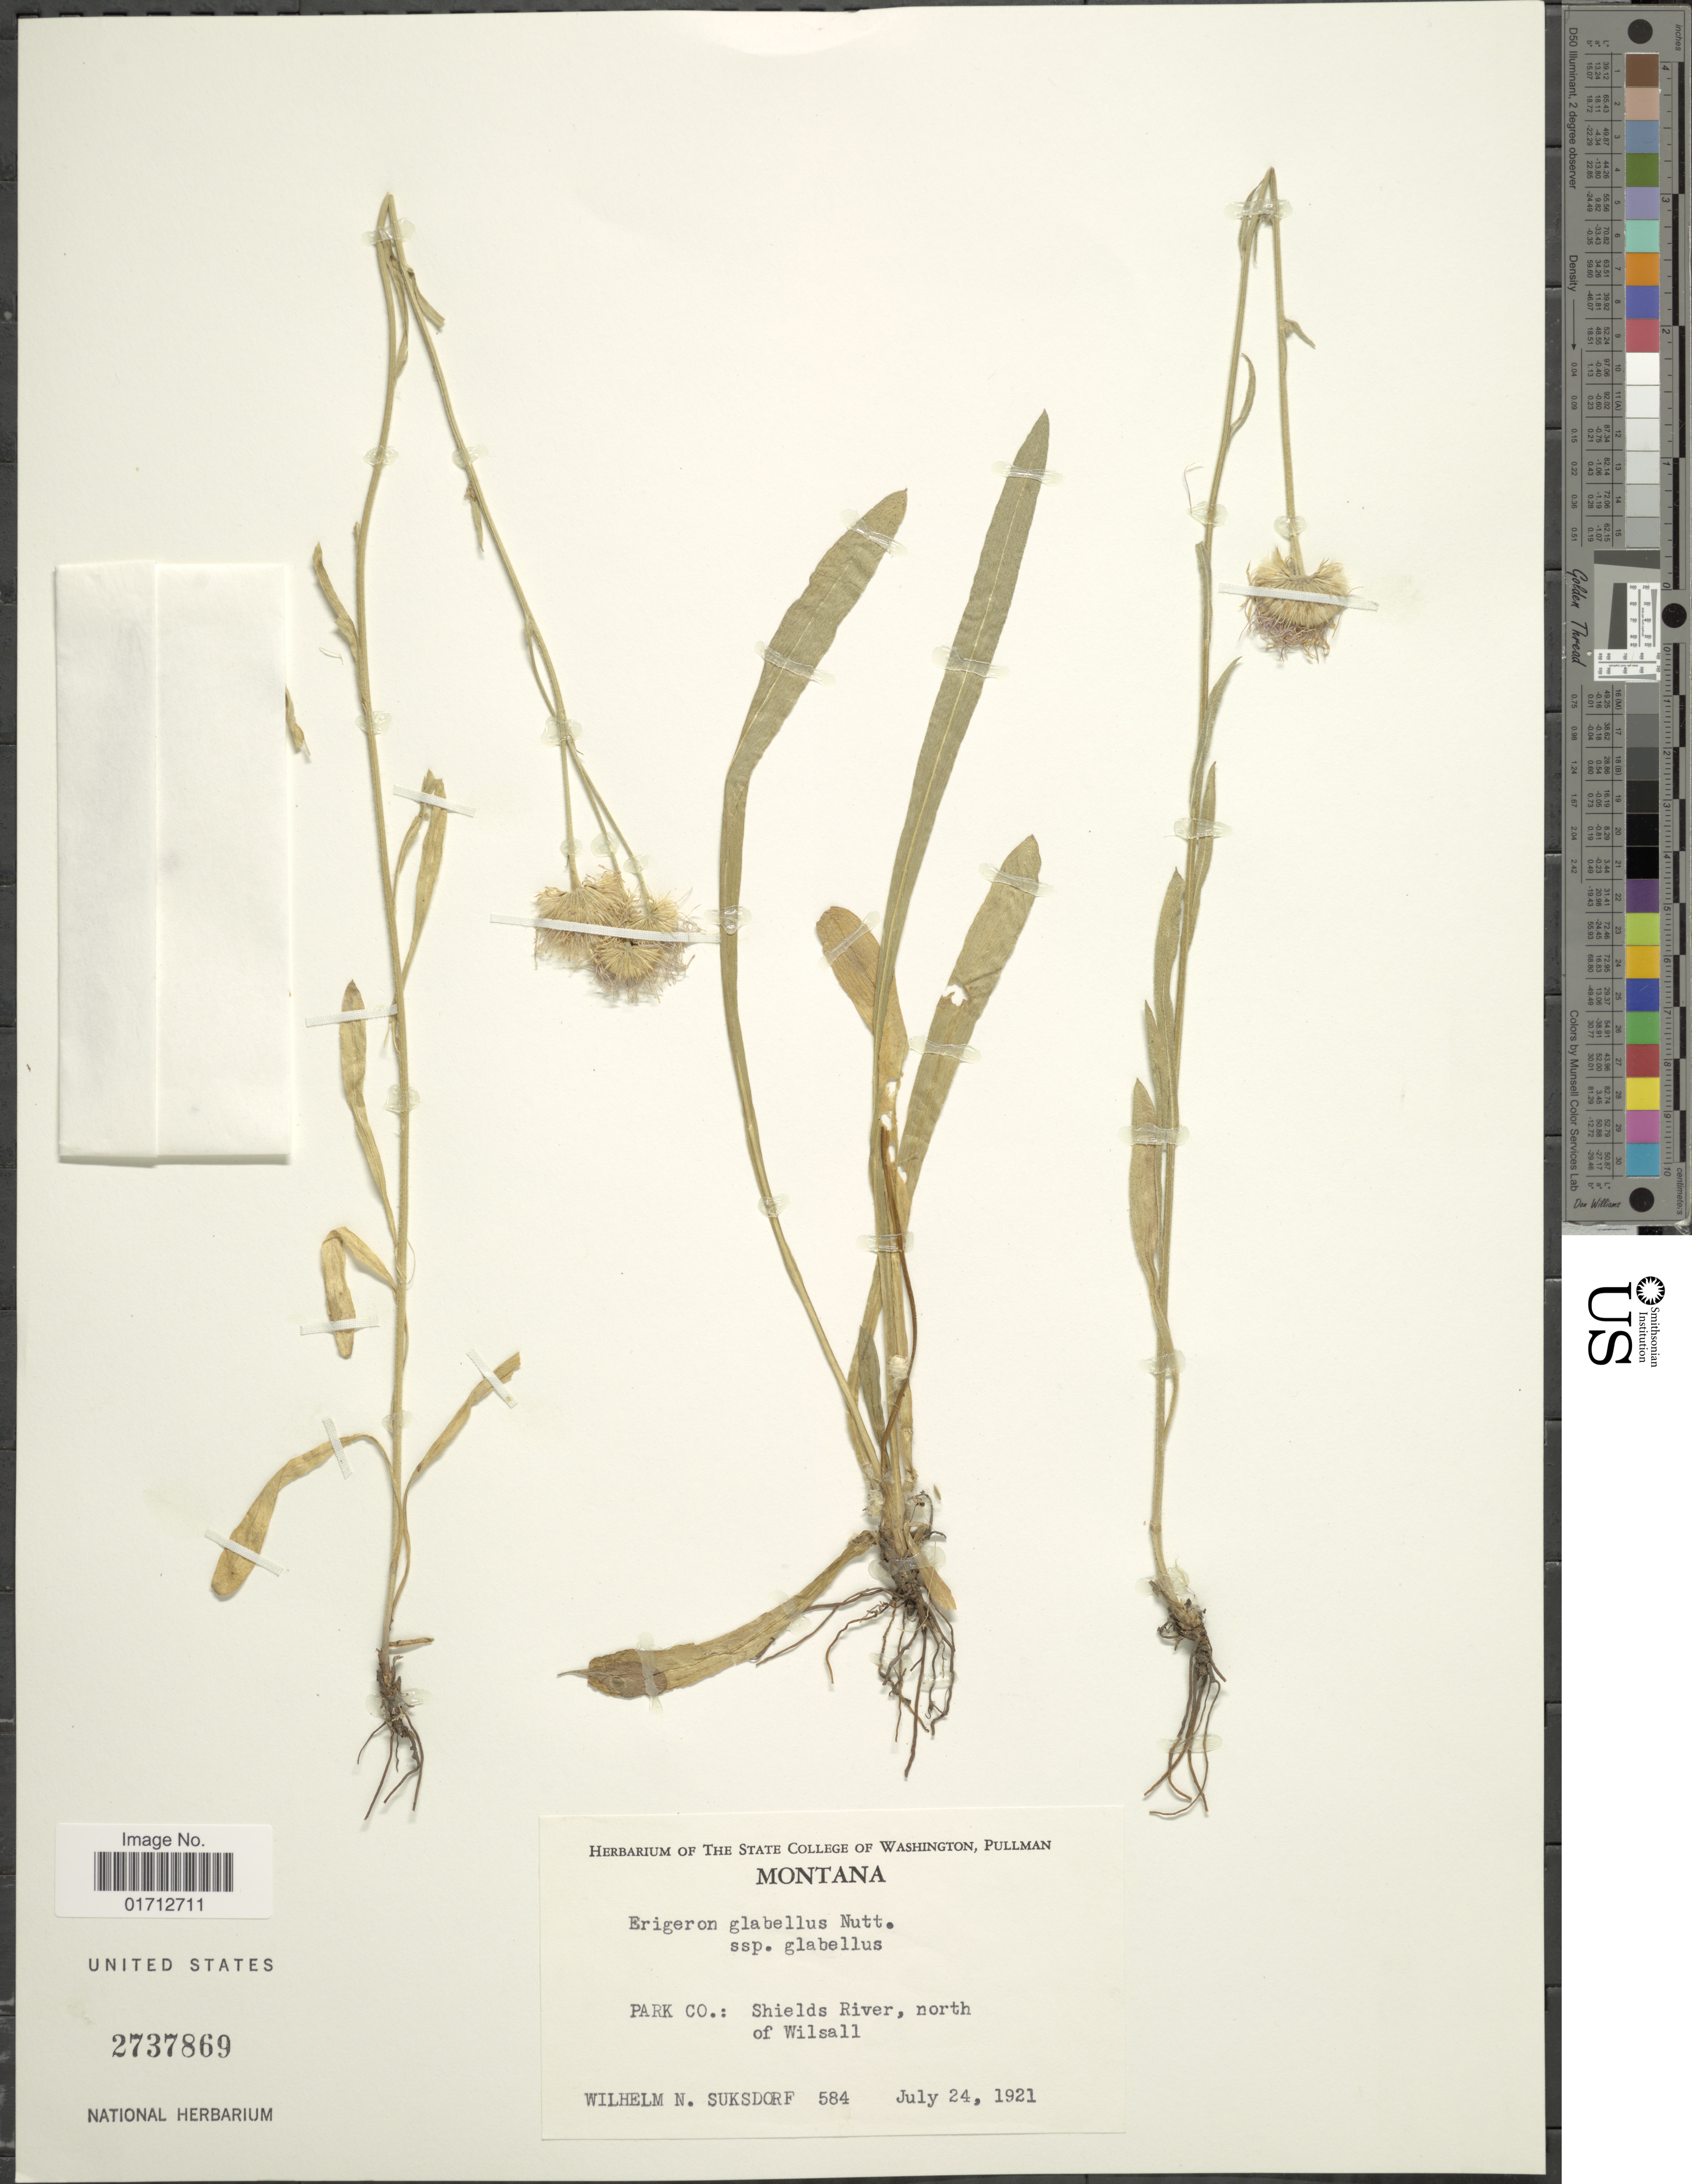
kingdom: Plantae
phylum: Tracheophyta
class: Magnoliopsida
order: Asterales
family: Asteraceae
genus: Erigeron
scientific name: Erigeron glabellus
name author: Nutt.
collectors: W. N. Suksdorf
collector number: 584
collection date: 1921-07-24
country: United States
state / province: Montana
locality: Park Co.: Shields River, north of Wilsall.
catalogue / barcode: US 2737869